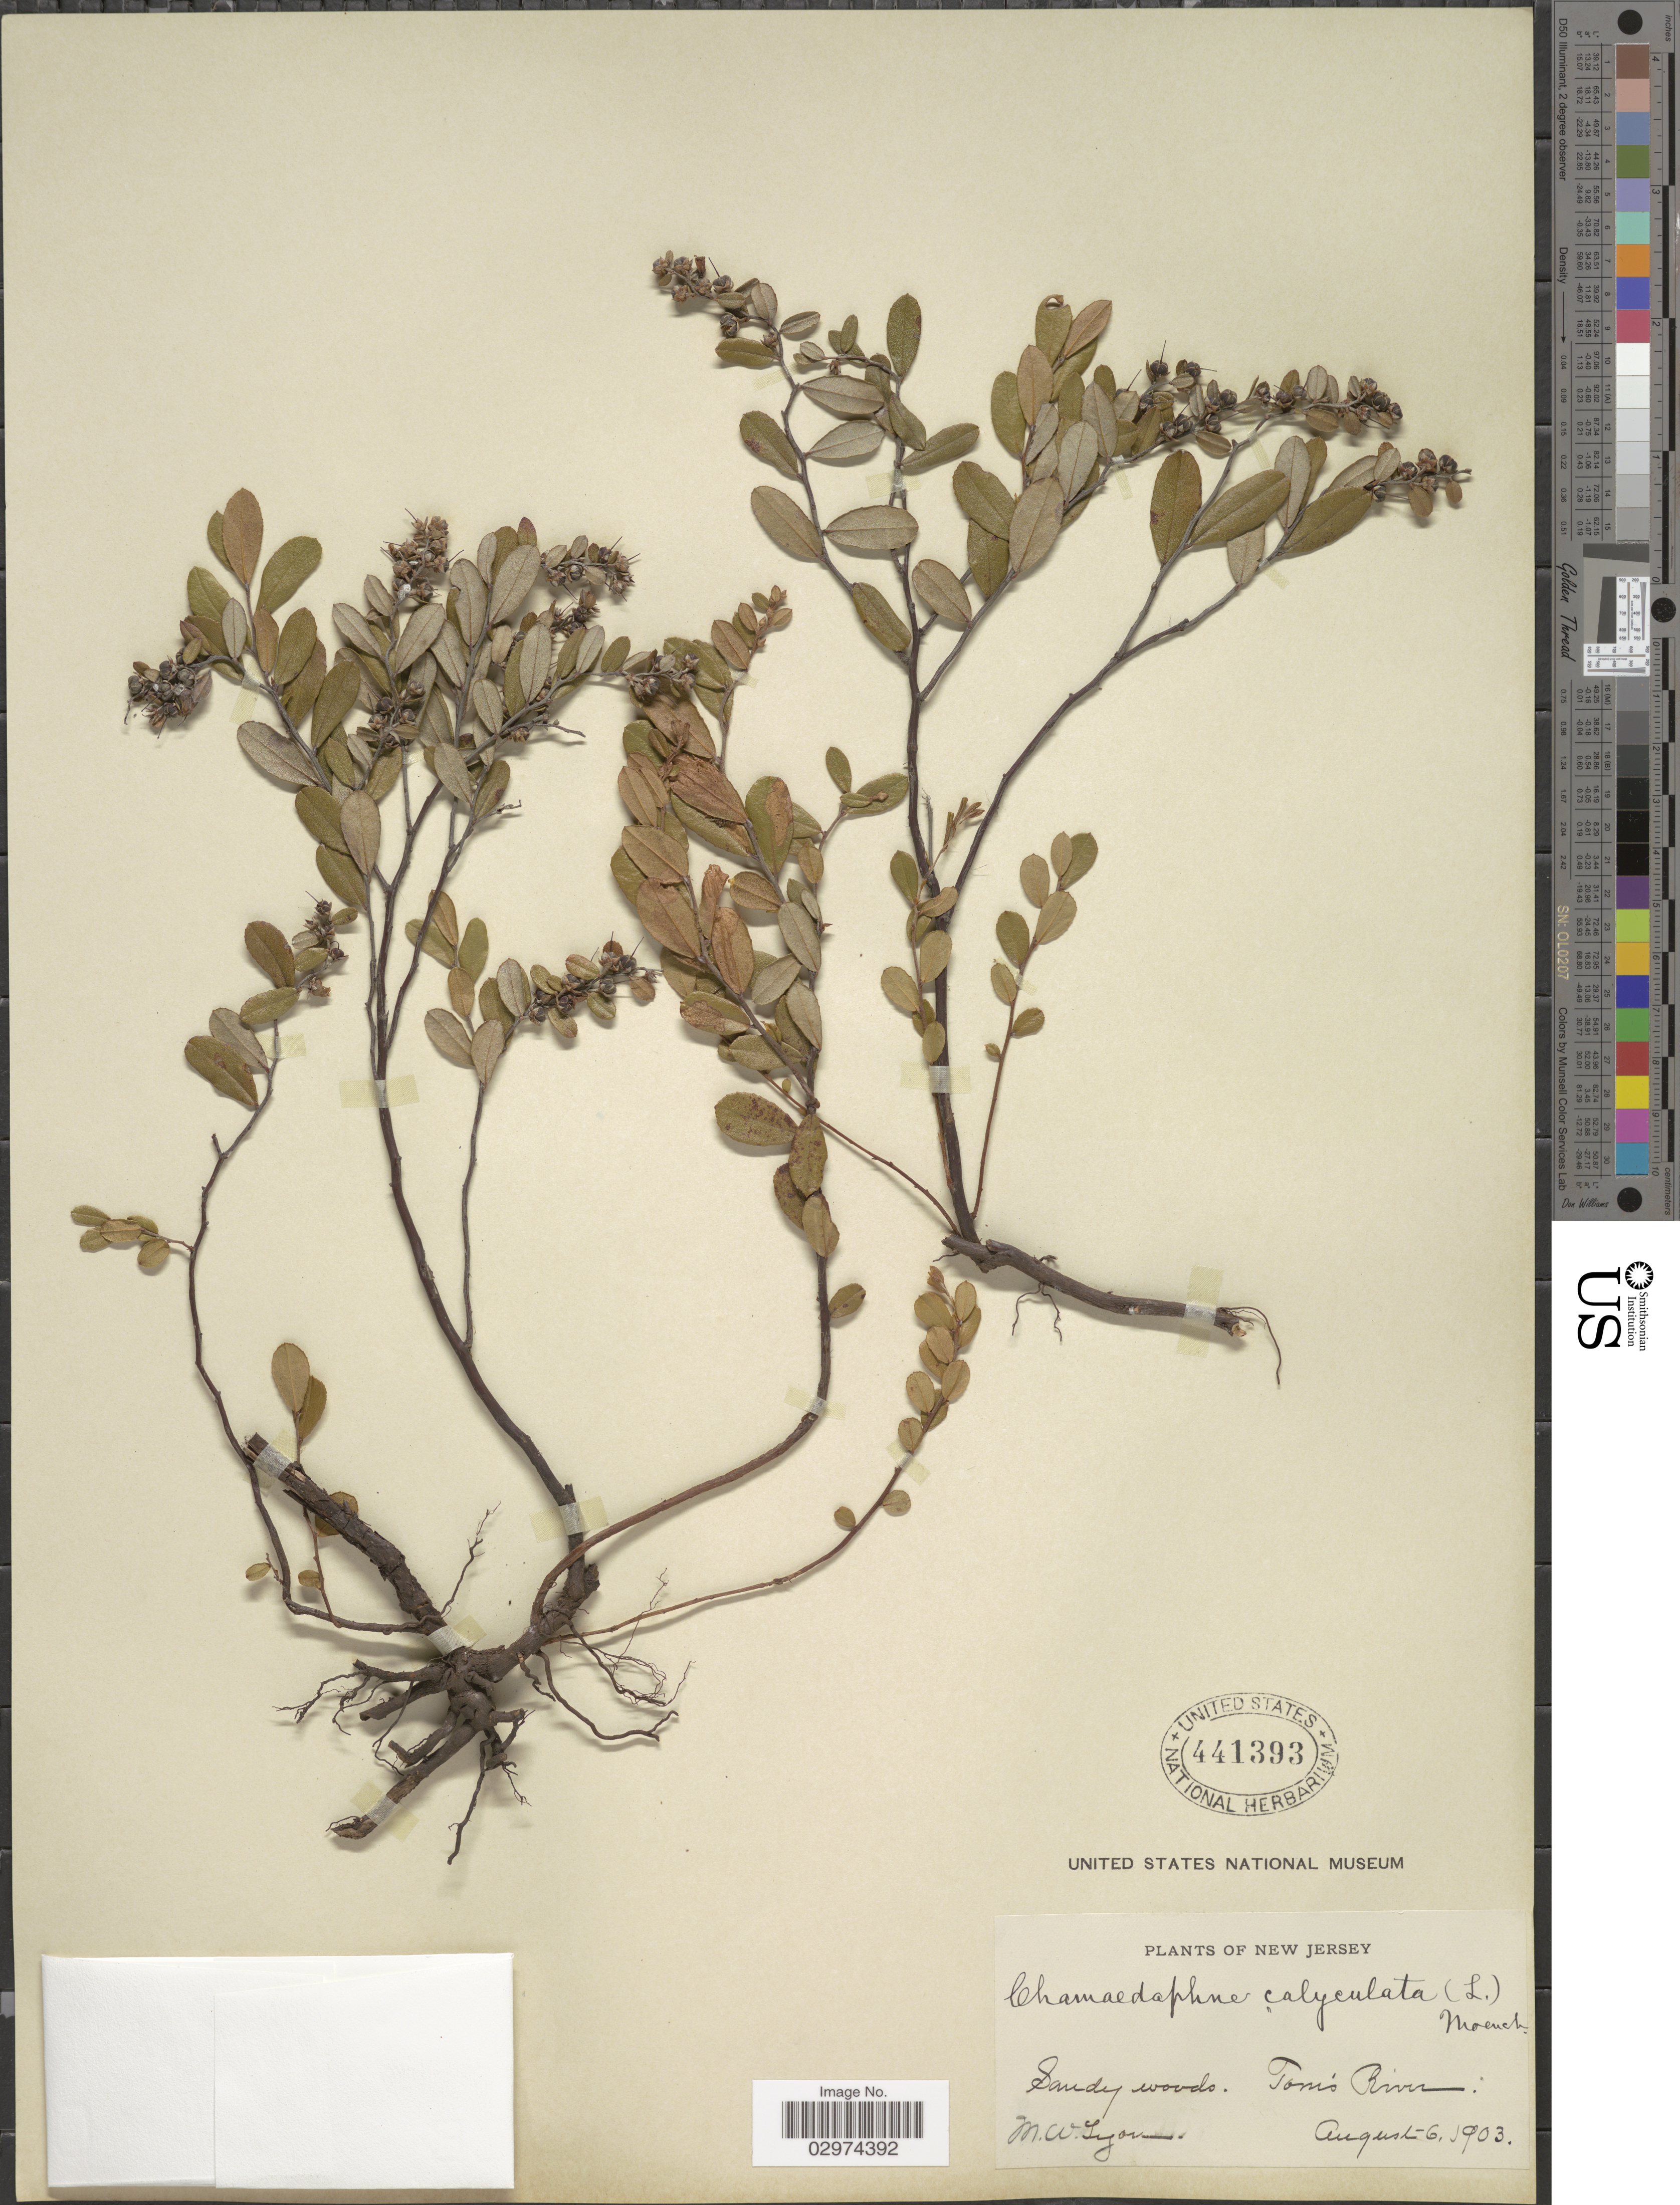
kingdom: Plantae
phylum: Tracheophyta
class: Magnoliopsida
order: Ericales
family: Ericaceae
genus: Chamaedaphne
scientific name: Chamaedaphne calyculata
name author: (L.) Moench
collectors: M. W. Lyon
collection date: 1903-08-06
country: United States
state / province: New Jersey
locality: Tom's River.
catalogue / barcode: US 441393